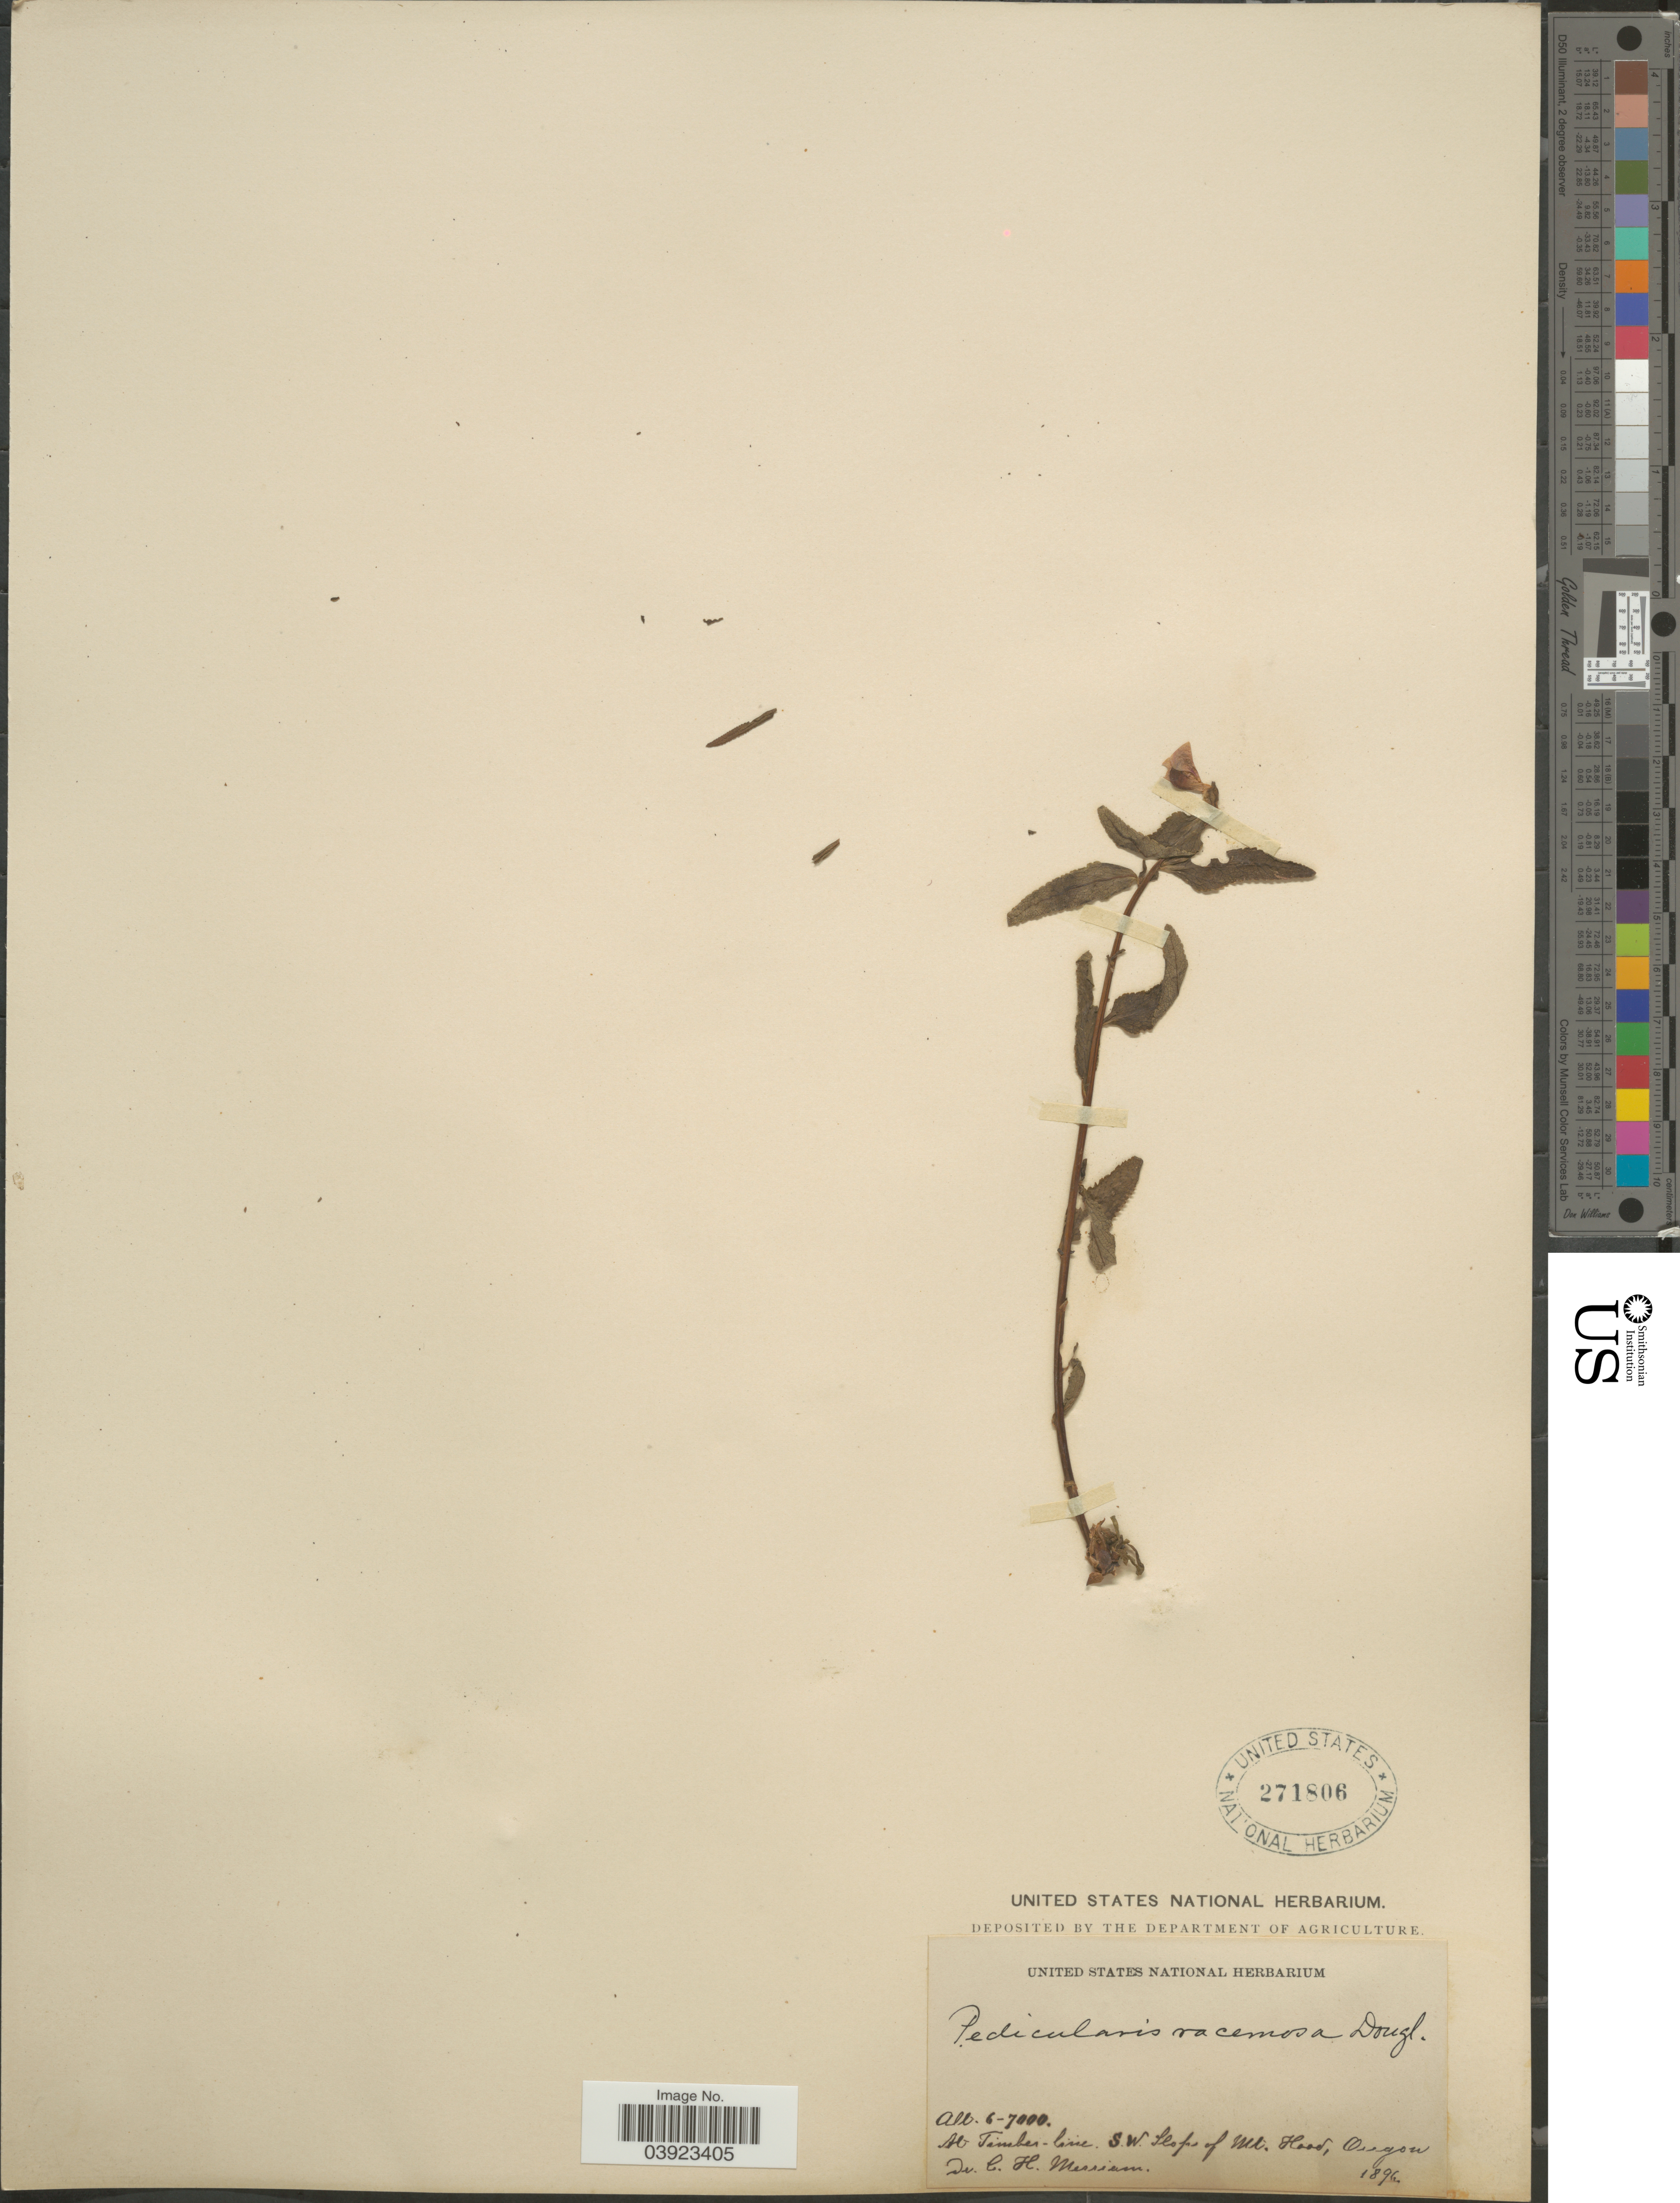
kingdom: Plantae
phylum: Tracheophyta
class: Magnoliopsida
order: Lamiales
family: Orobanchaceae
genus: Pedicularis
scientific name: Pedicularis racemosa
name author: Douglas ex Benth.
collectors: C. Merriam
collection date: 1896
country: United States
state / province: Oregon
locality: At Timber-line, S.W. slope of Mt. Hood.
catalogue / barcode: US 271806